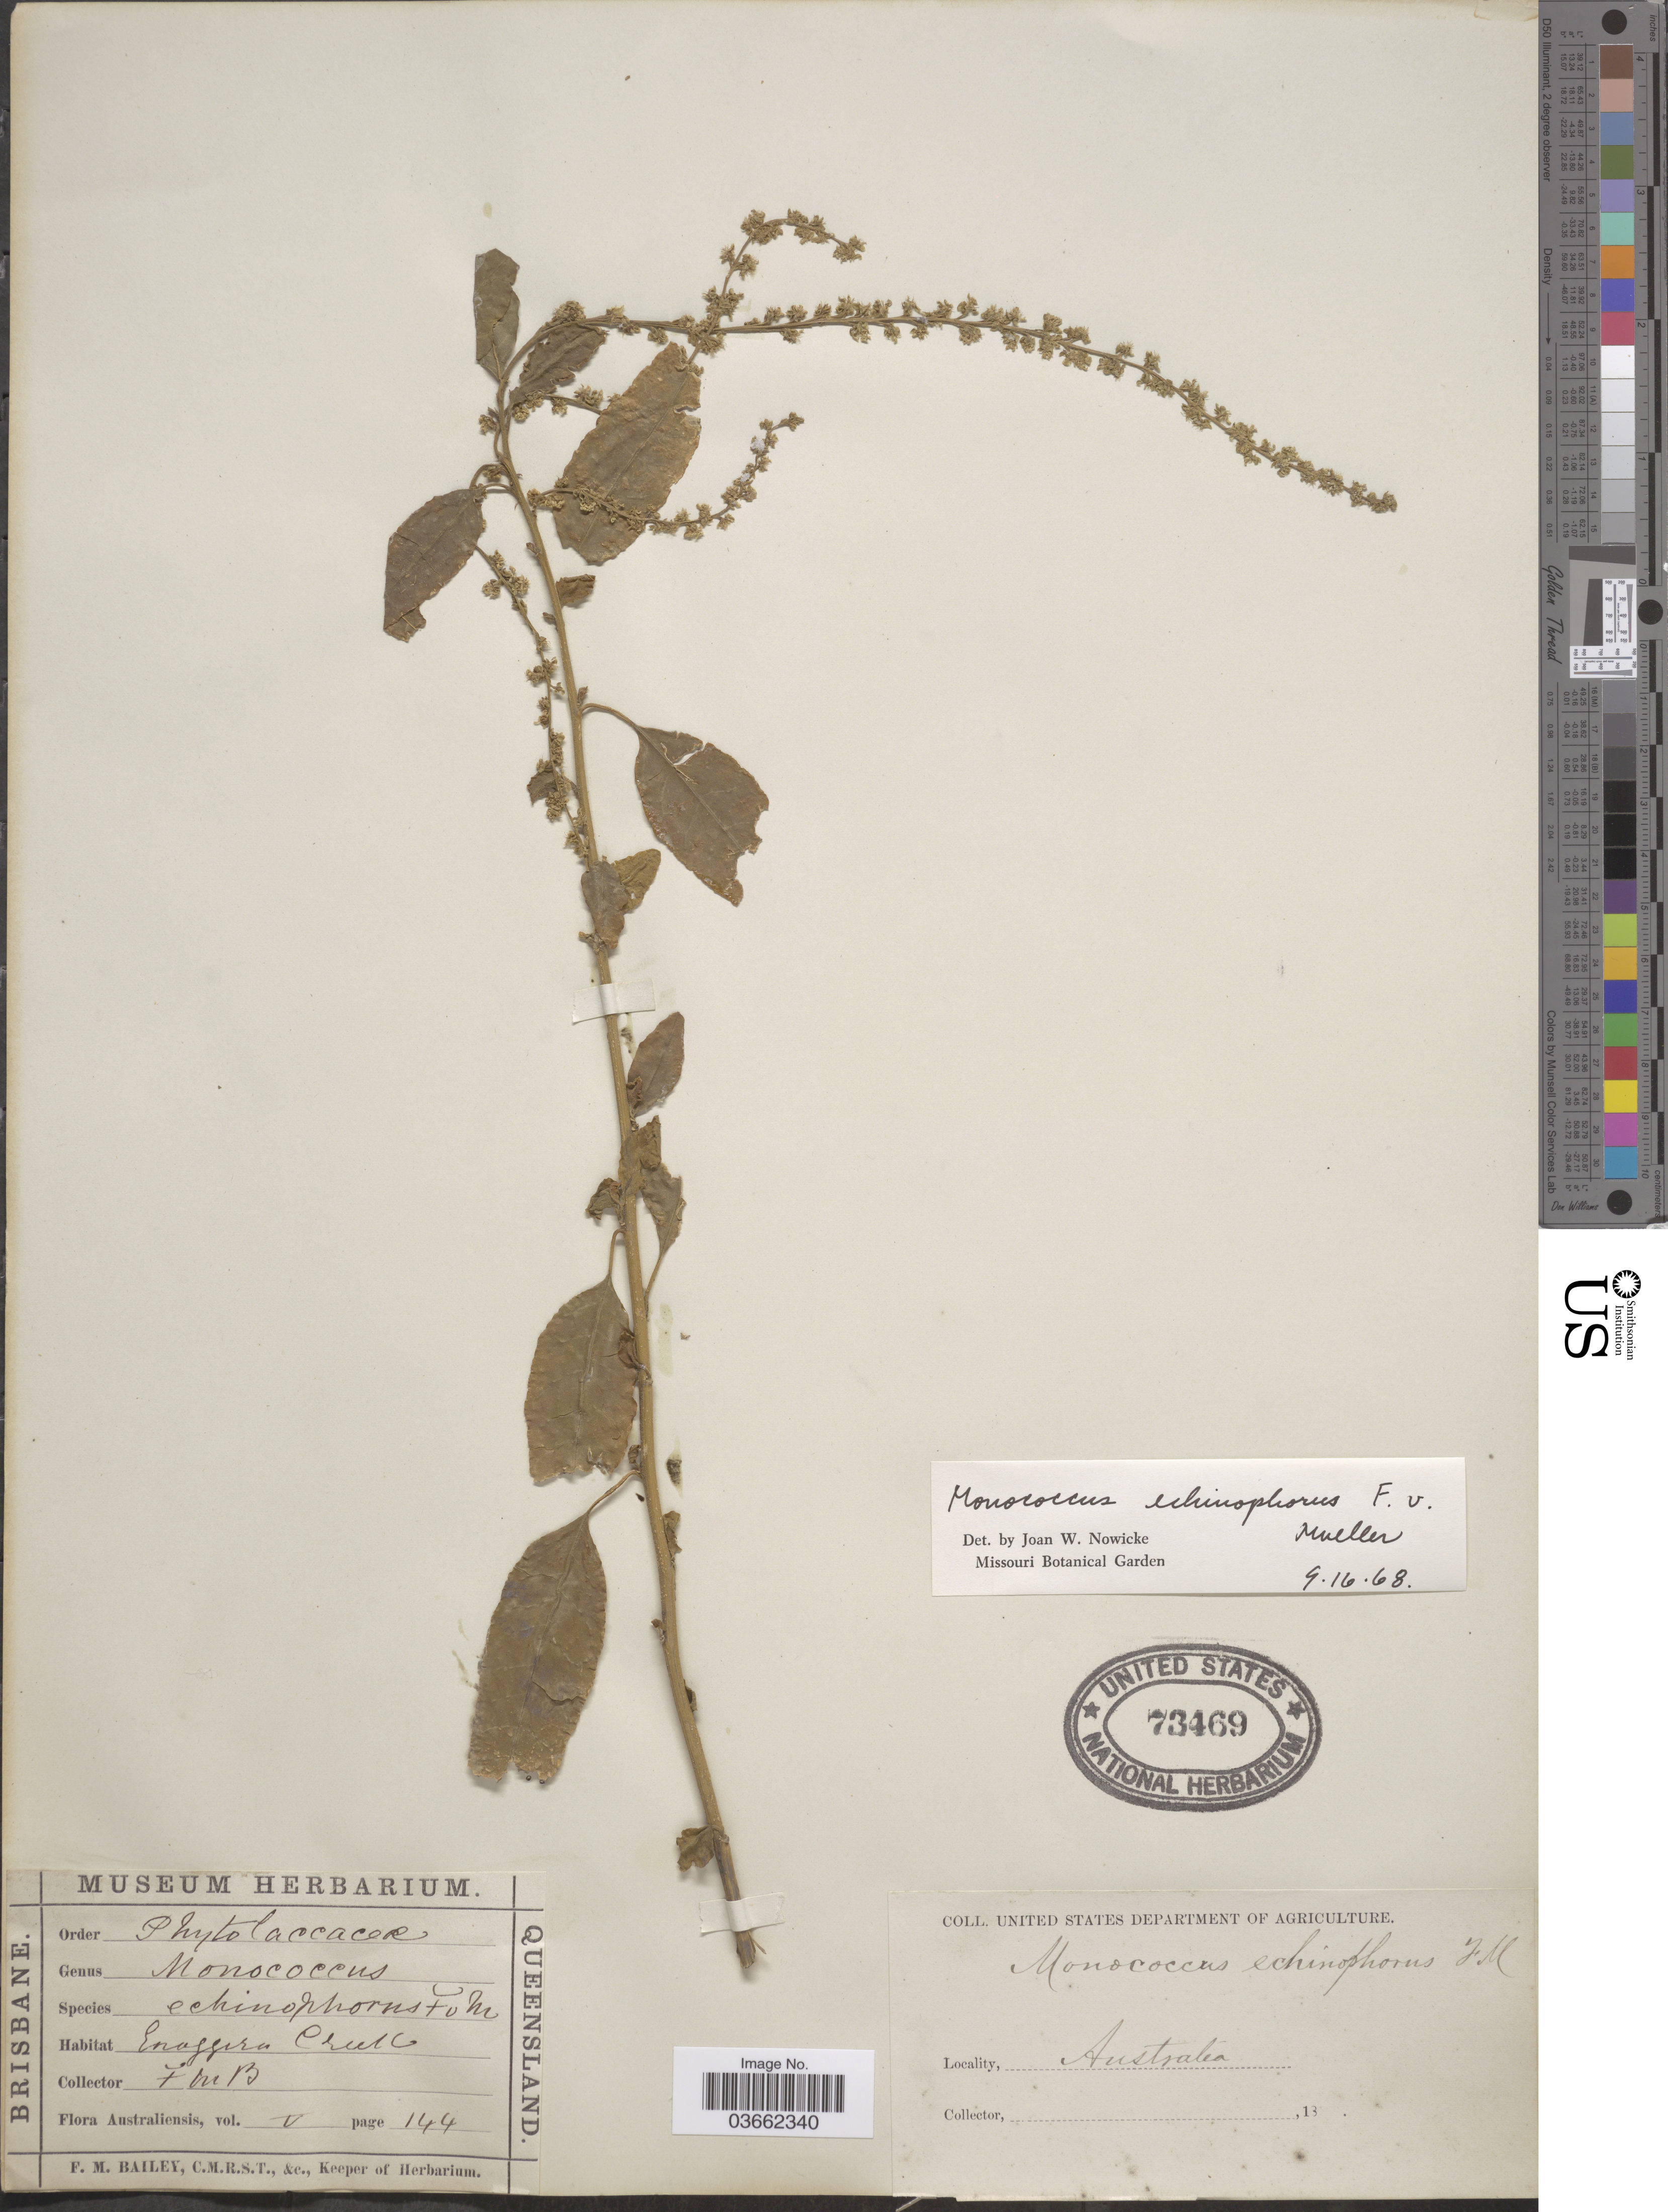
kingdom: Plantae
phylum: Tracheophyta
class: Magnoliopsida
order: Caryophyllales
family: Phytolaccaceae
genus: Monococcus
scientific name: Monococcus echinophorus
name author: F. Muell.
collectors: F. M. Bailey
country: Australia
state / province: Queensland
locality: Enoggera Creek.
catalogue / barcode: US 73469